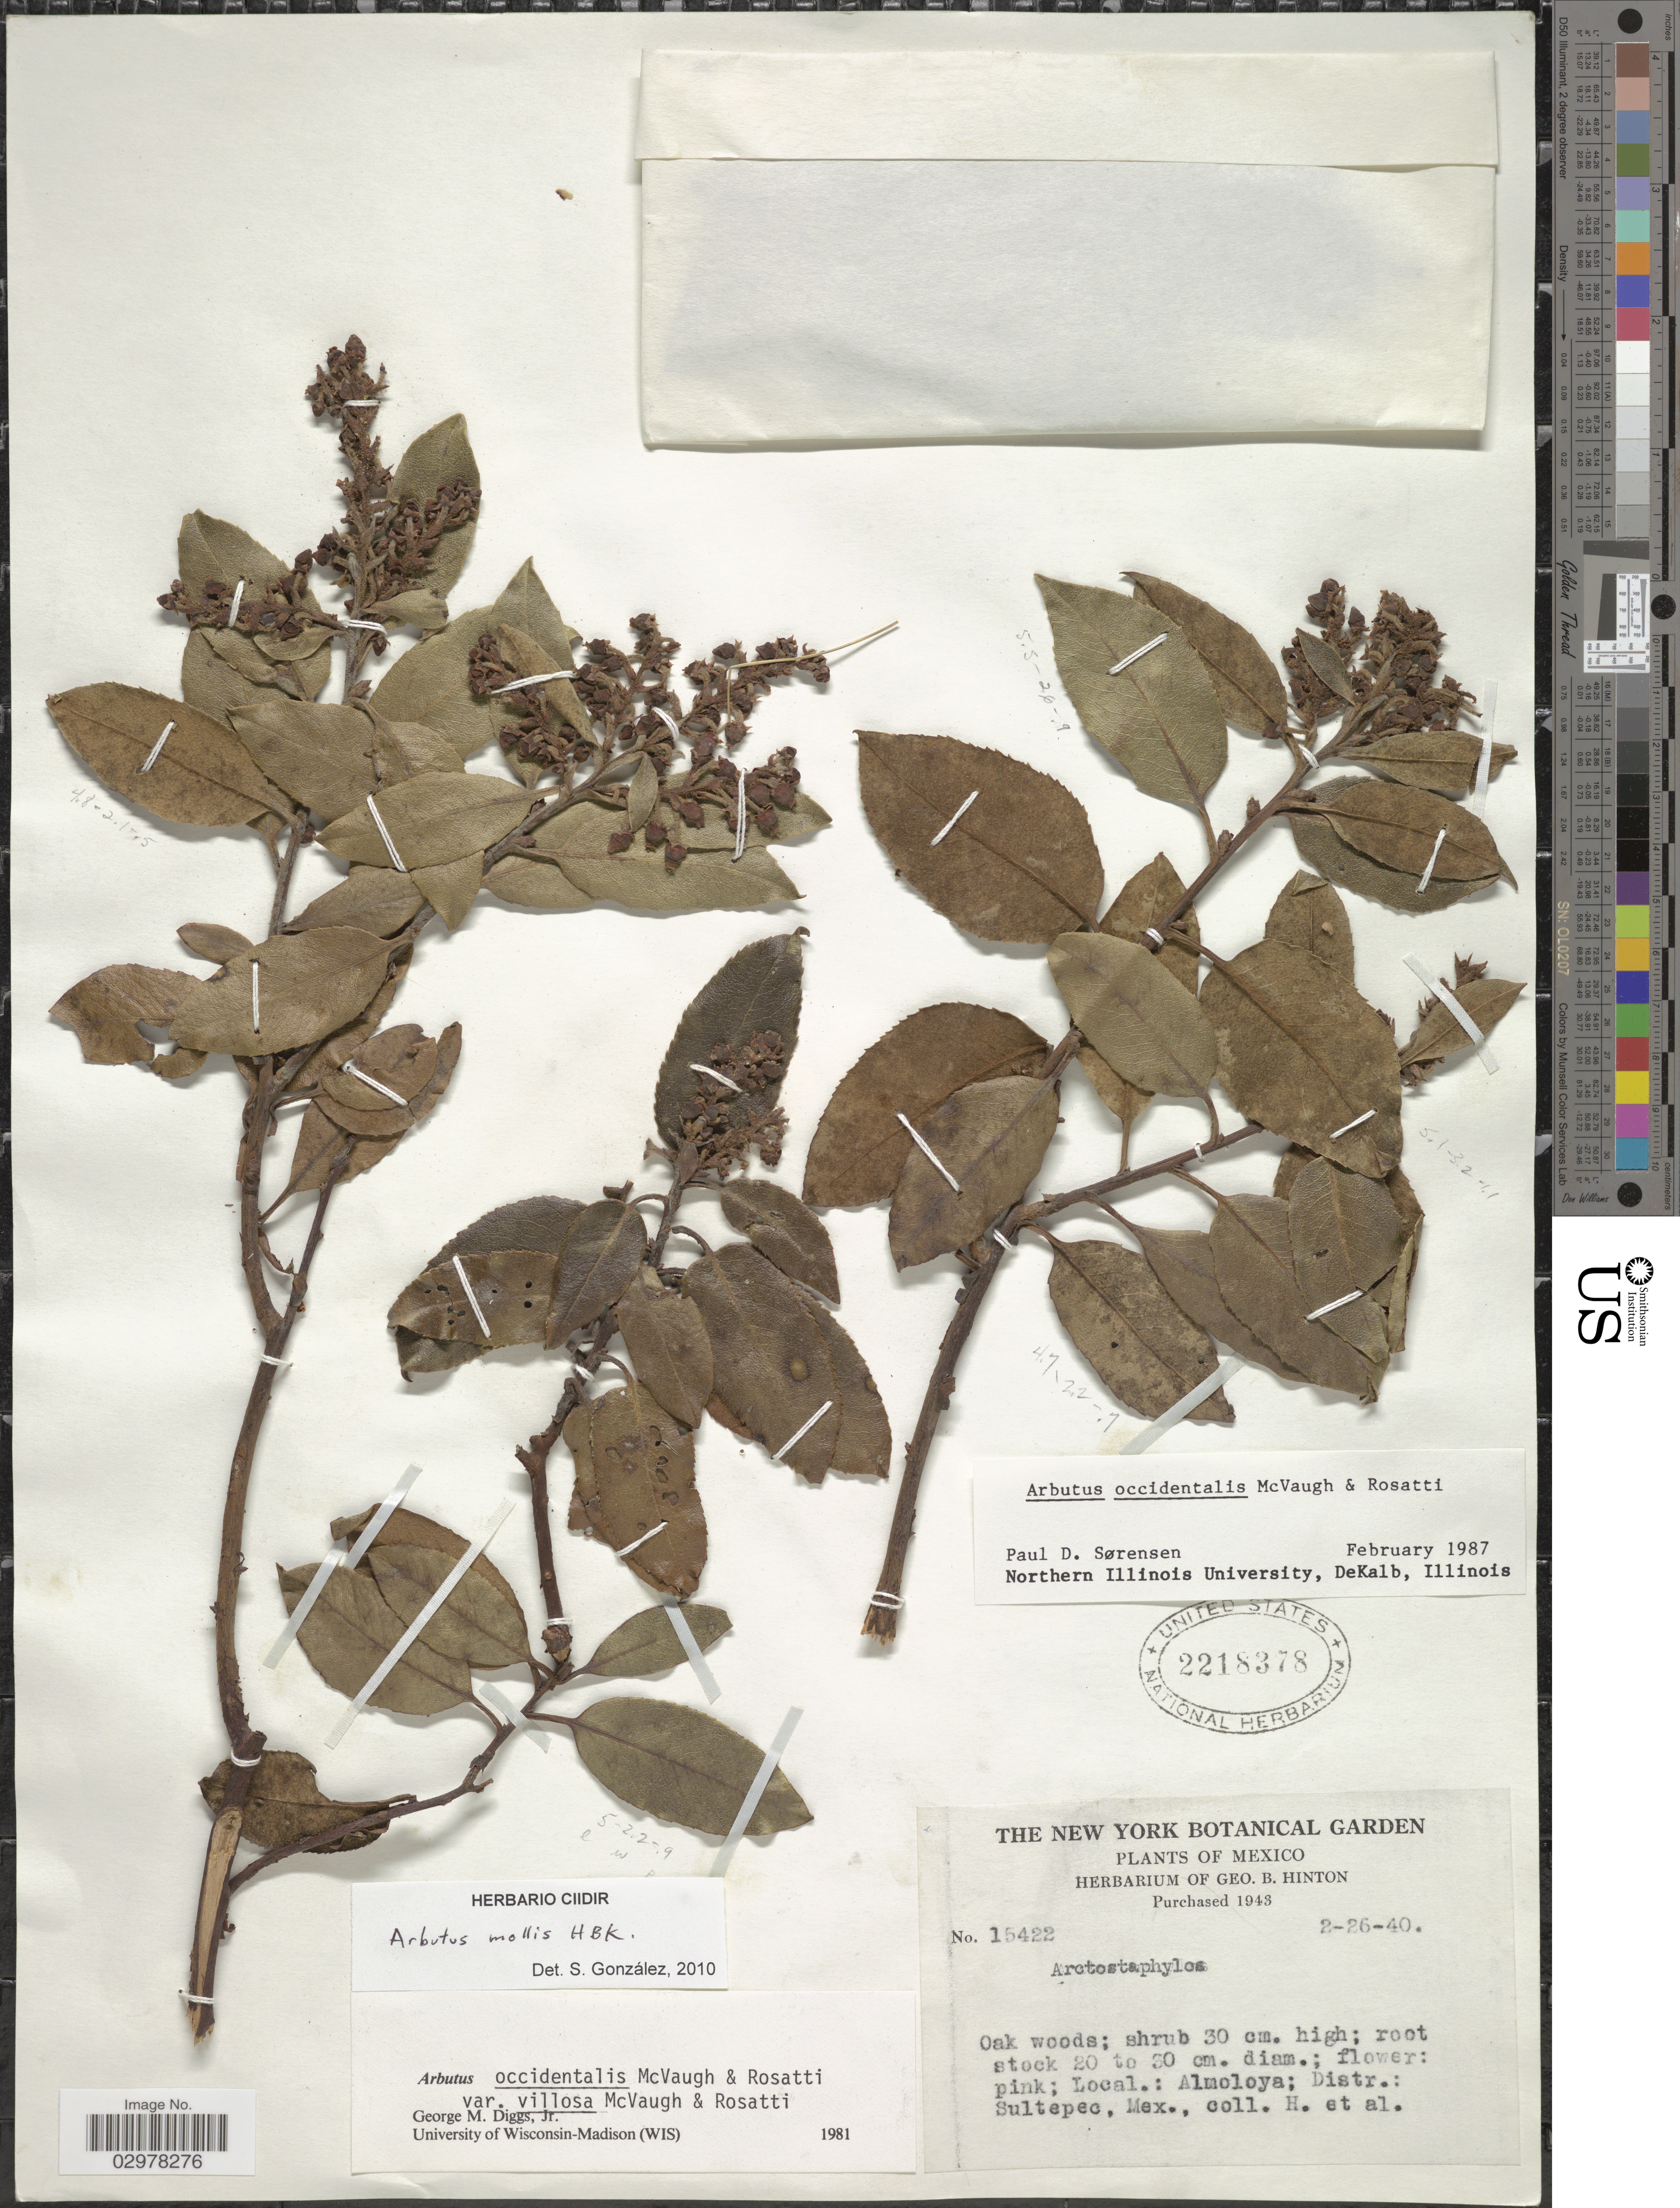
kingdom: Plantae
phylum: Tracheophyta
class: Magnoliopsida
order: Ericales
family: Ericaceae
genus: Arbutus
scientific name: Arbutus mollis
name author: Kunth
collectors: G. B. Hinton & et al.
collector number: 15422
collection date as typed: Transcribed d/m/y: 26/2/40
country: Mexico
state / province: México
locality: Almoloya, Distr. Sultepec.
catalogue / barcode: US 2218378